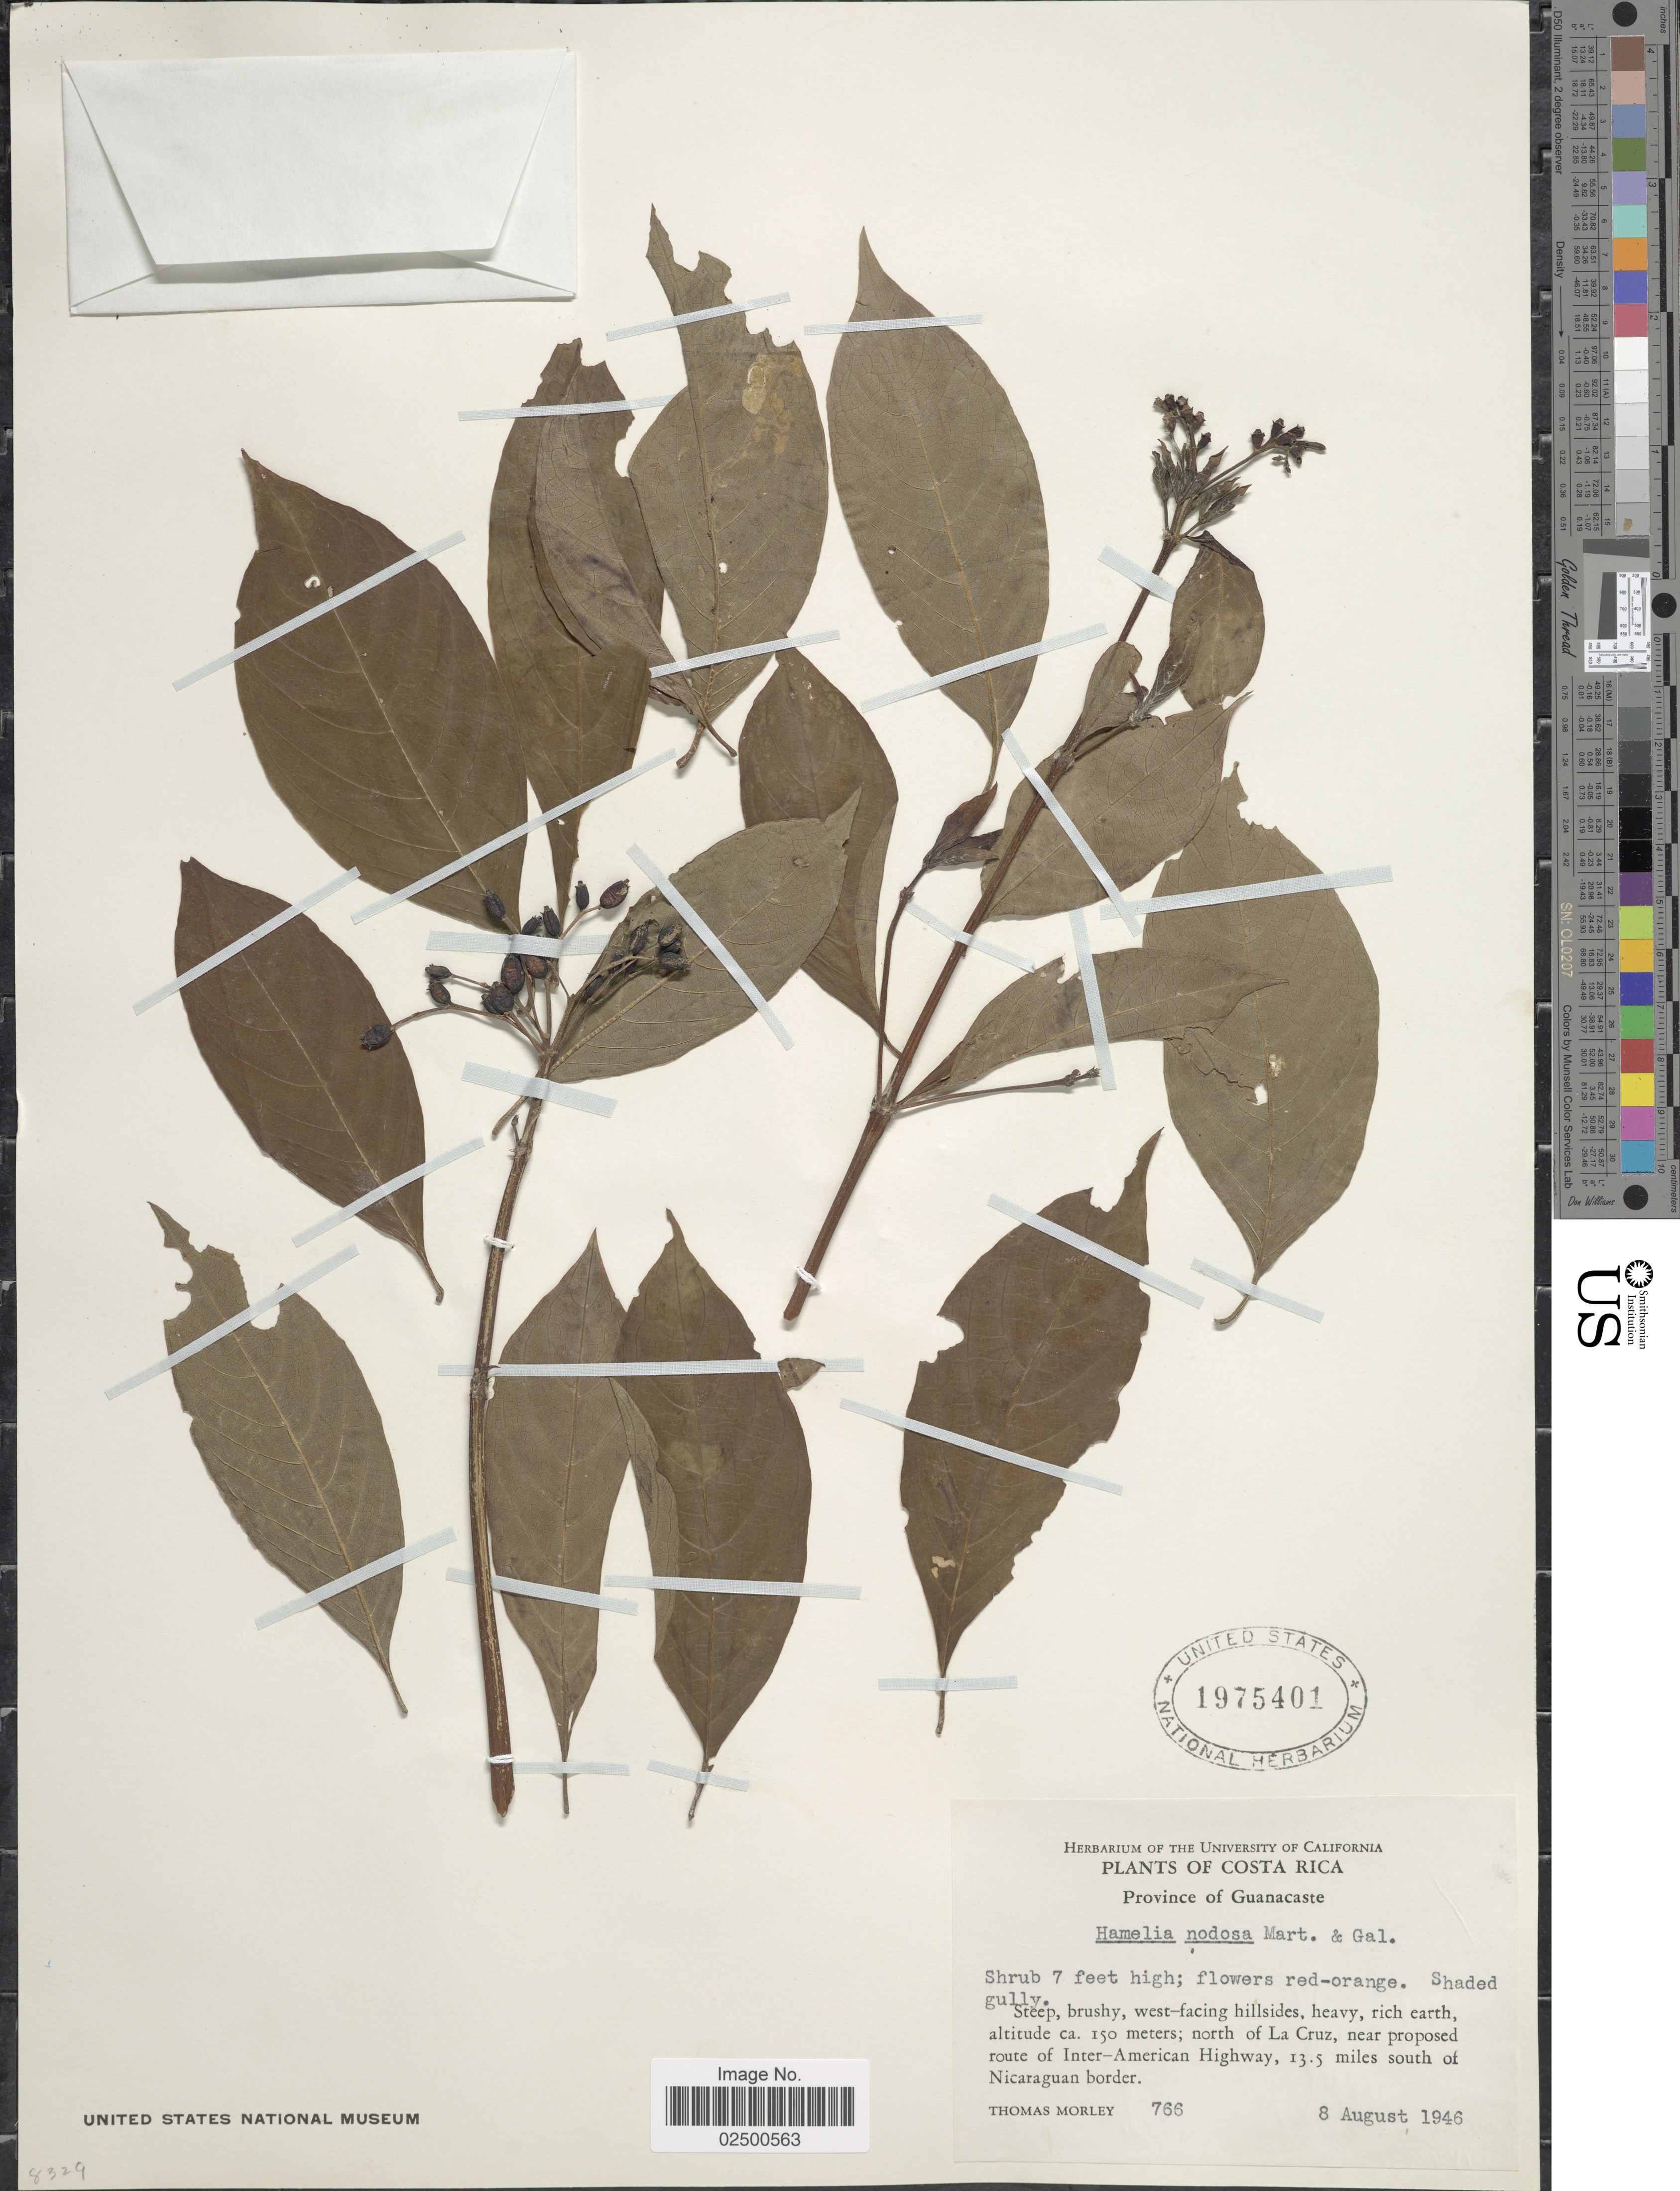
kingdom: Plantae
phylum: Tracheophyta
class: Magnoliopsida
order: Gentianales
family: Rubiaceae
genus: Hamelia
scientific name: Hamelia nodosa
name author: M. Martens & Galeotti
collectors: T. Morley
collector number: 766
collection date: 1946-08-08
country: Costa Rica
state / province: Guanacaste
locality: Ca. 150 meters; north of La Cruz, near proposed route of Inter-American Highway, 13.5 miles south of Nicaraguan border.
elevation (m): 150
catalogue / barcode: US 1975401